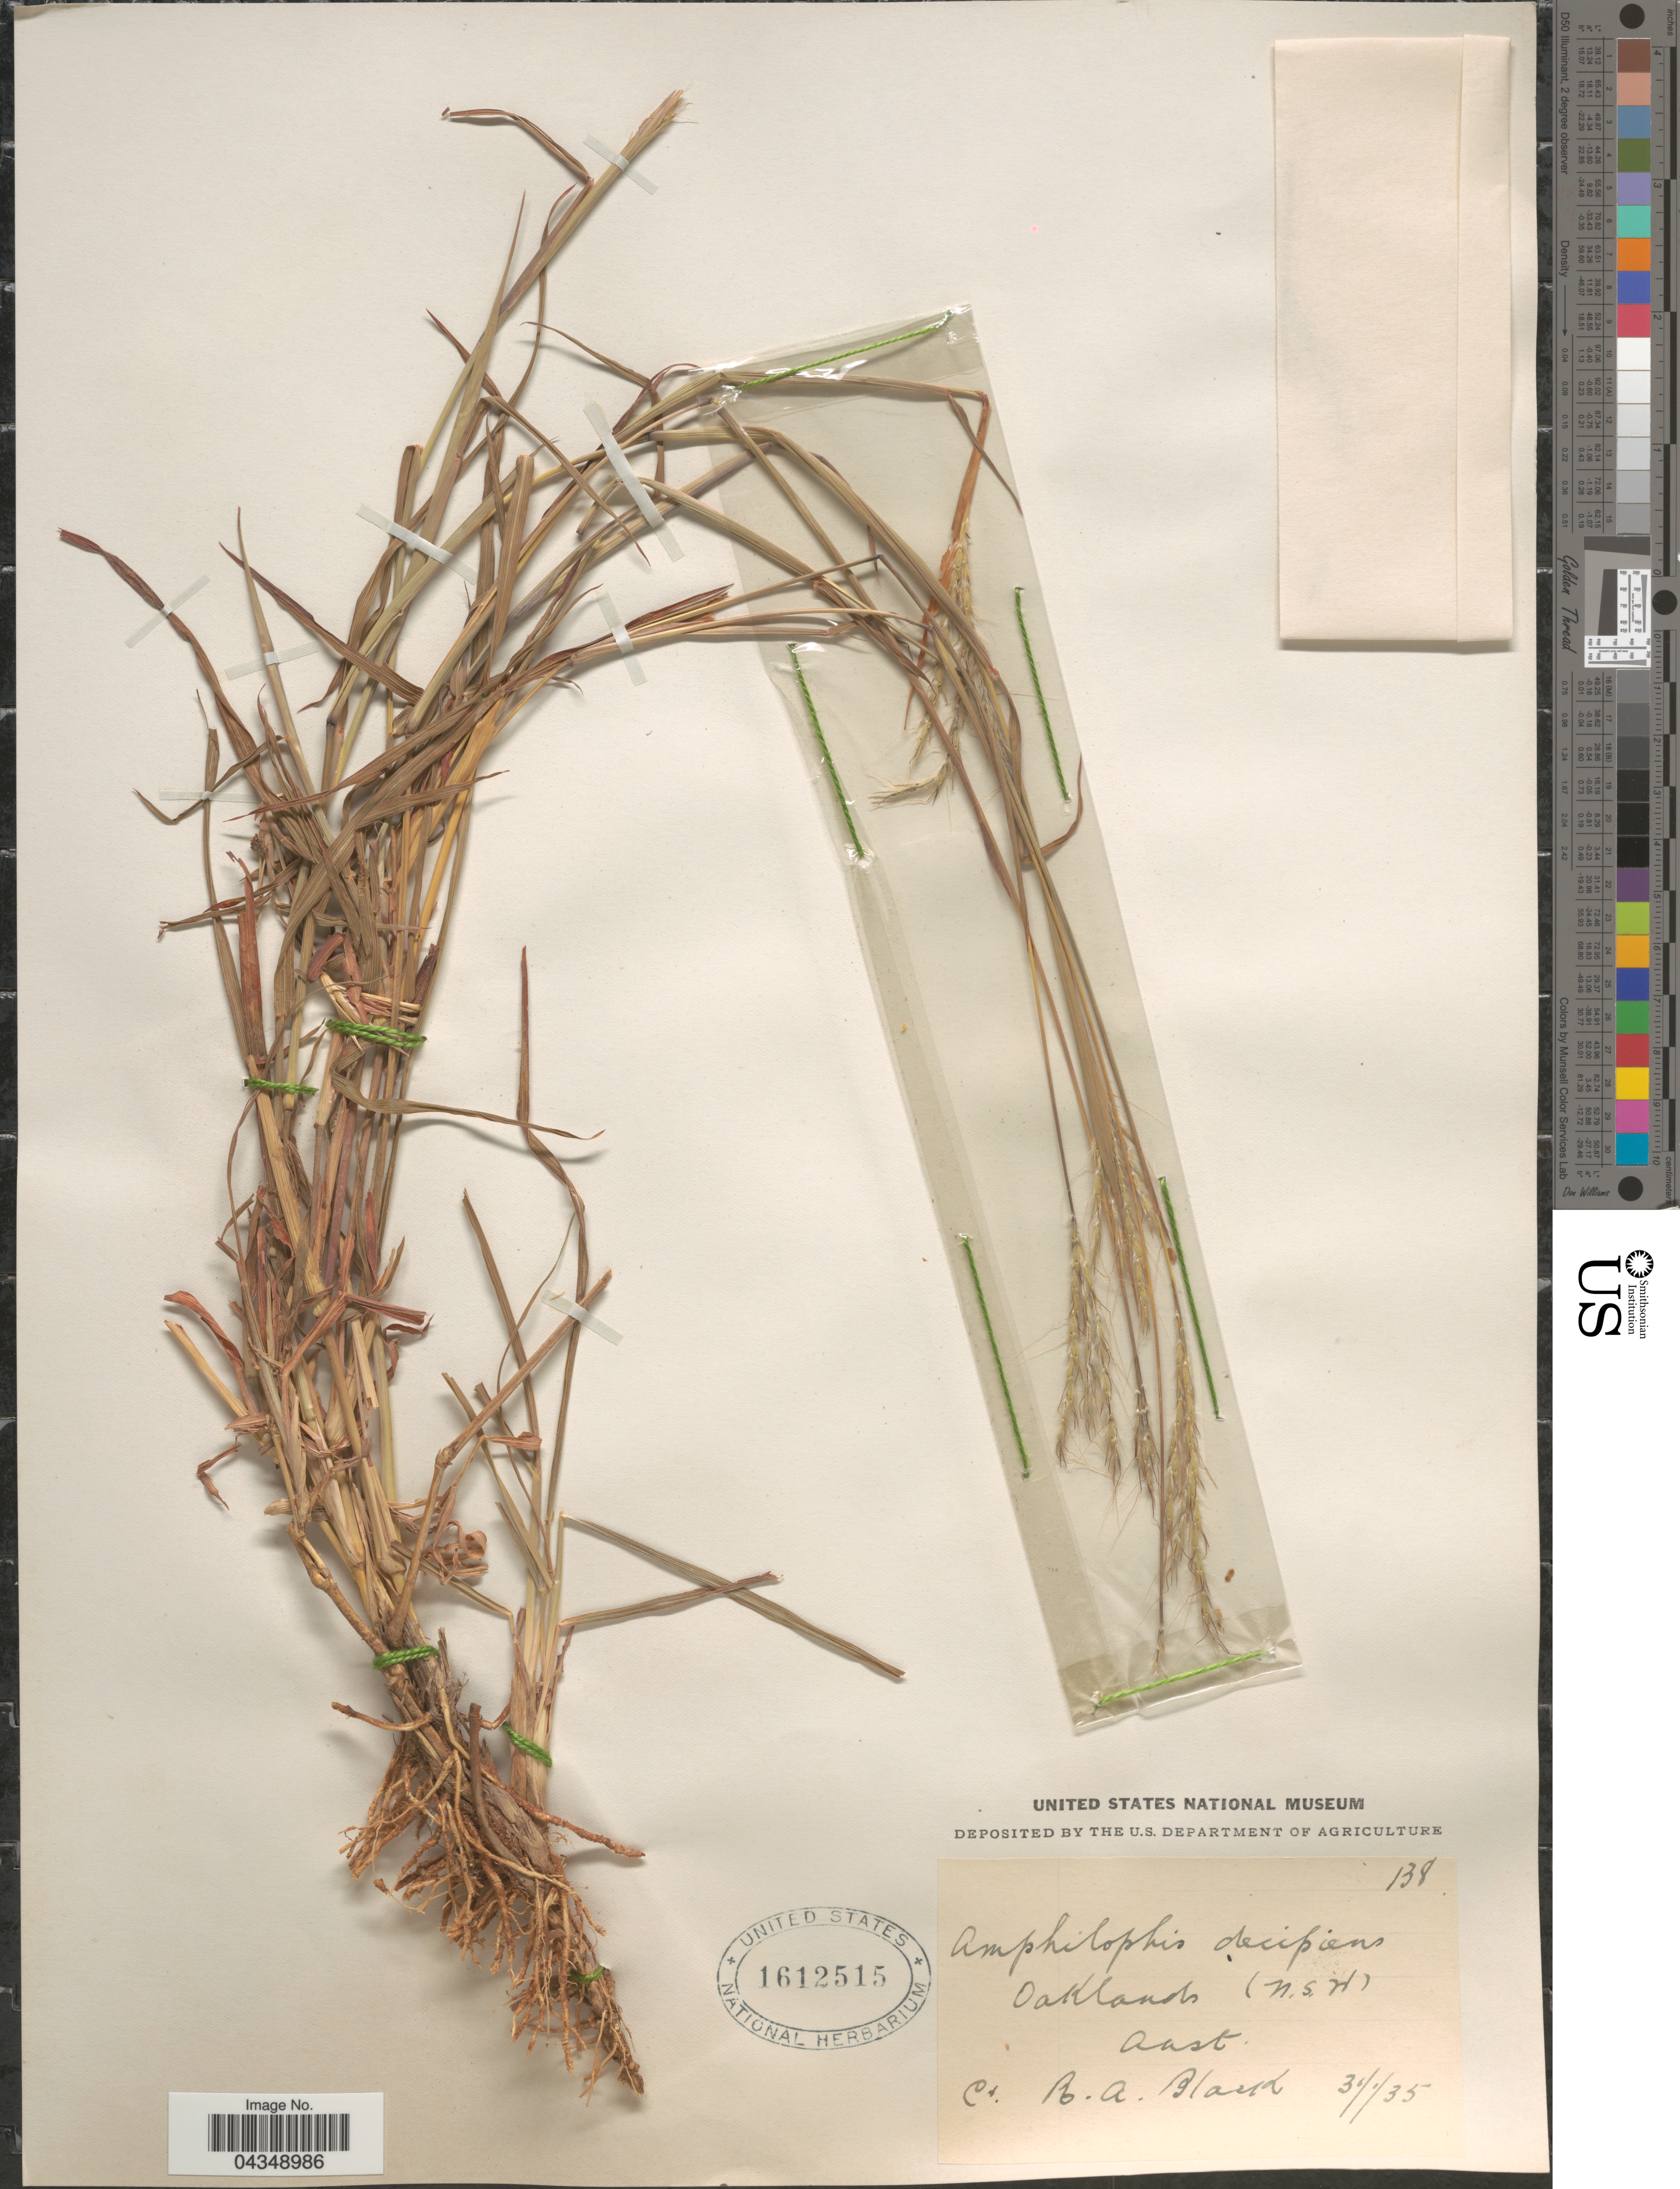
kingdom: Plantae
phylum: Tracheophyta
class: Liliopsida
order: Poales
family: Poaceae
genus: Bothriochloa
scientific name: Bothriochloa macra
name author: (Steud.) S.T. Blake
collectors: R. A. Black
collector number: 138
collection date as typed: Transcribed d/m/y: 31/1/35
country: Australia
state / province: New South Wales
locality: Oaklands (N.S.W.).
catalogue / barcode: US 1612515